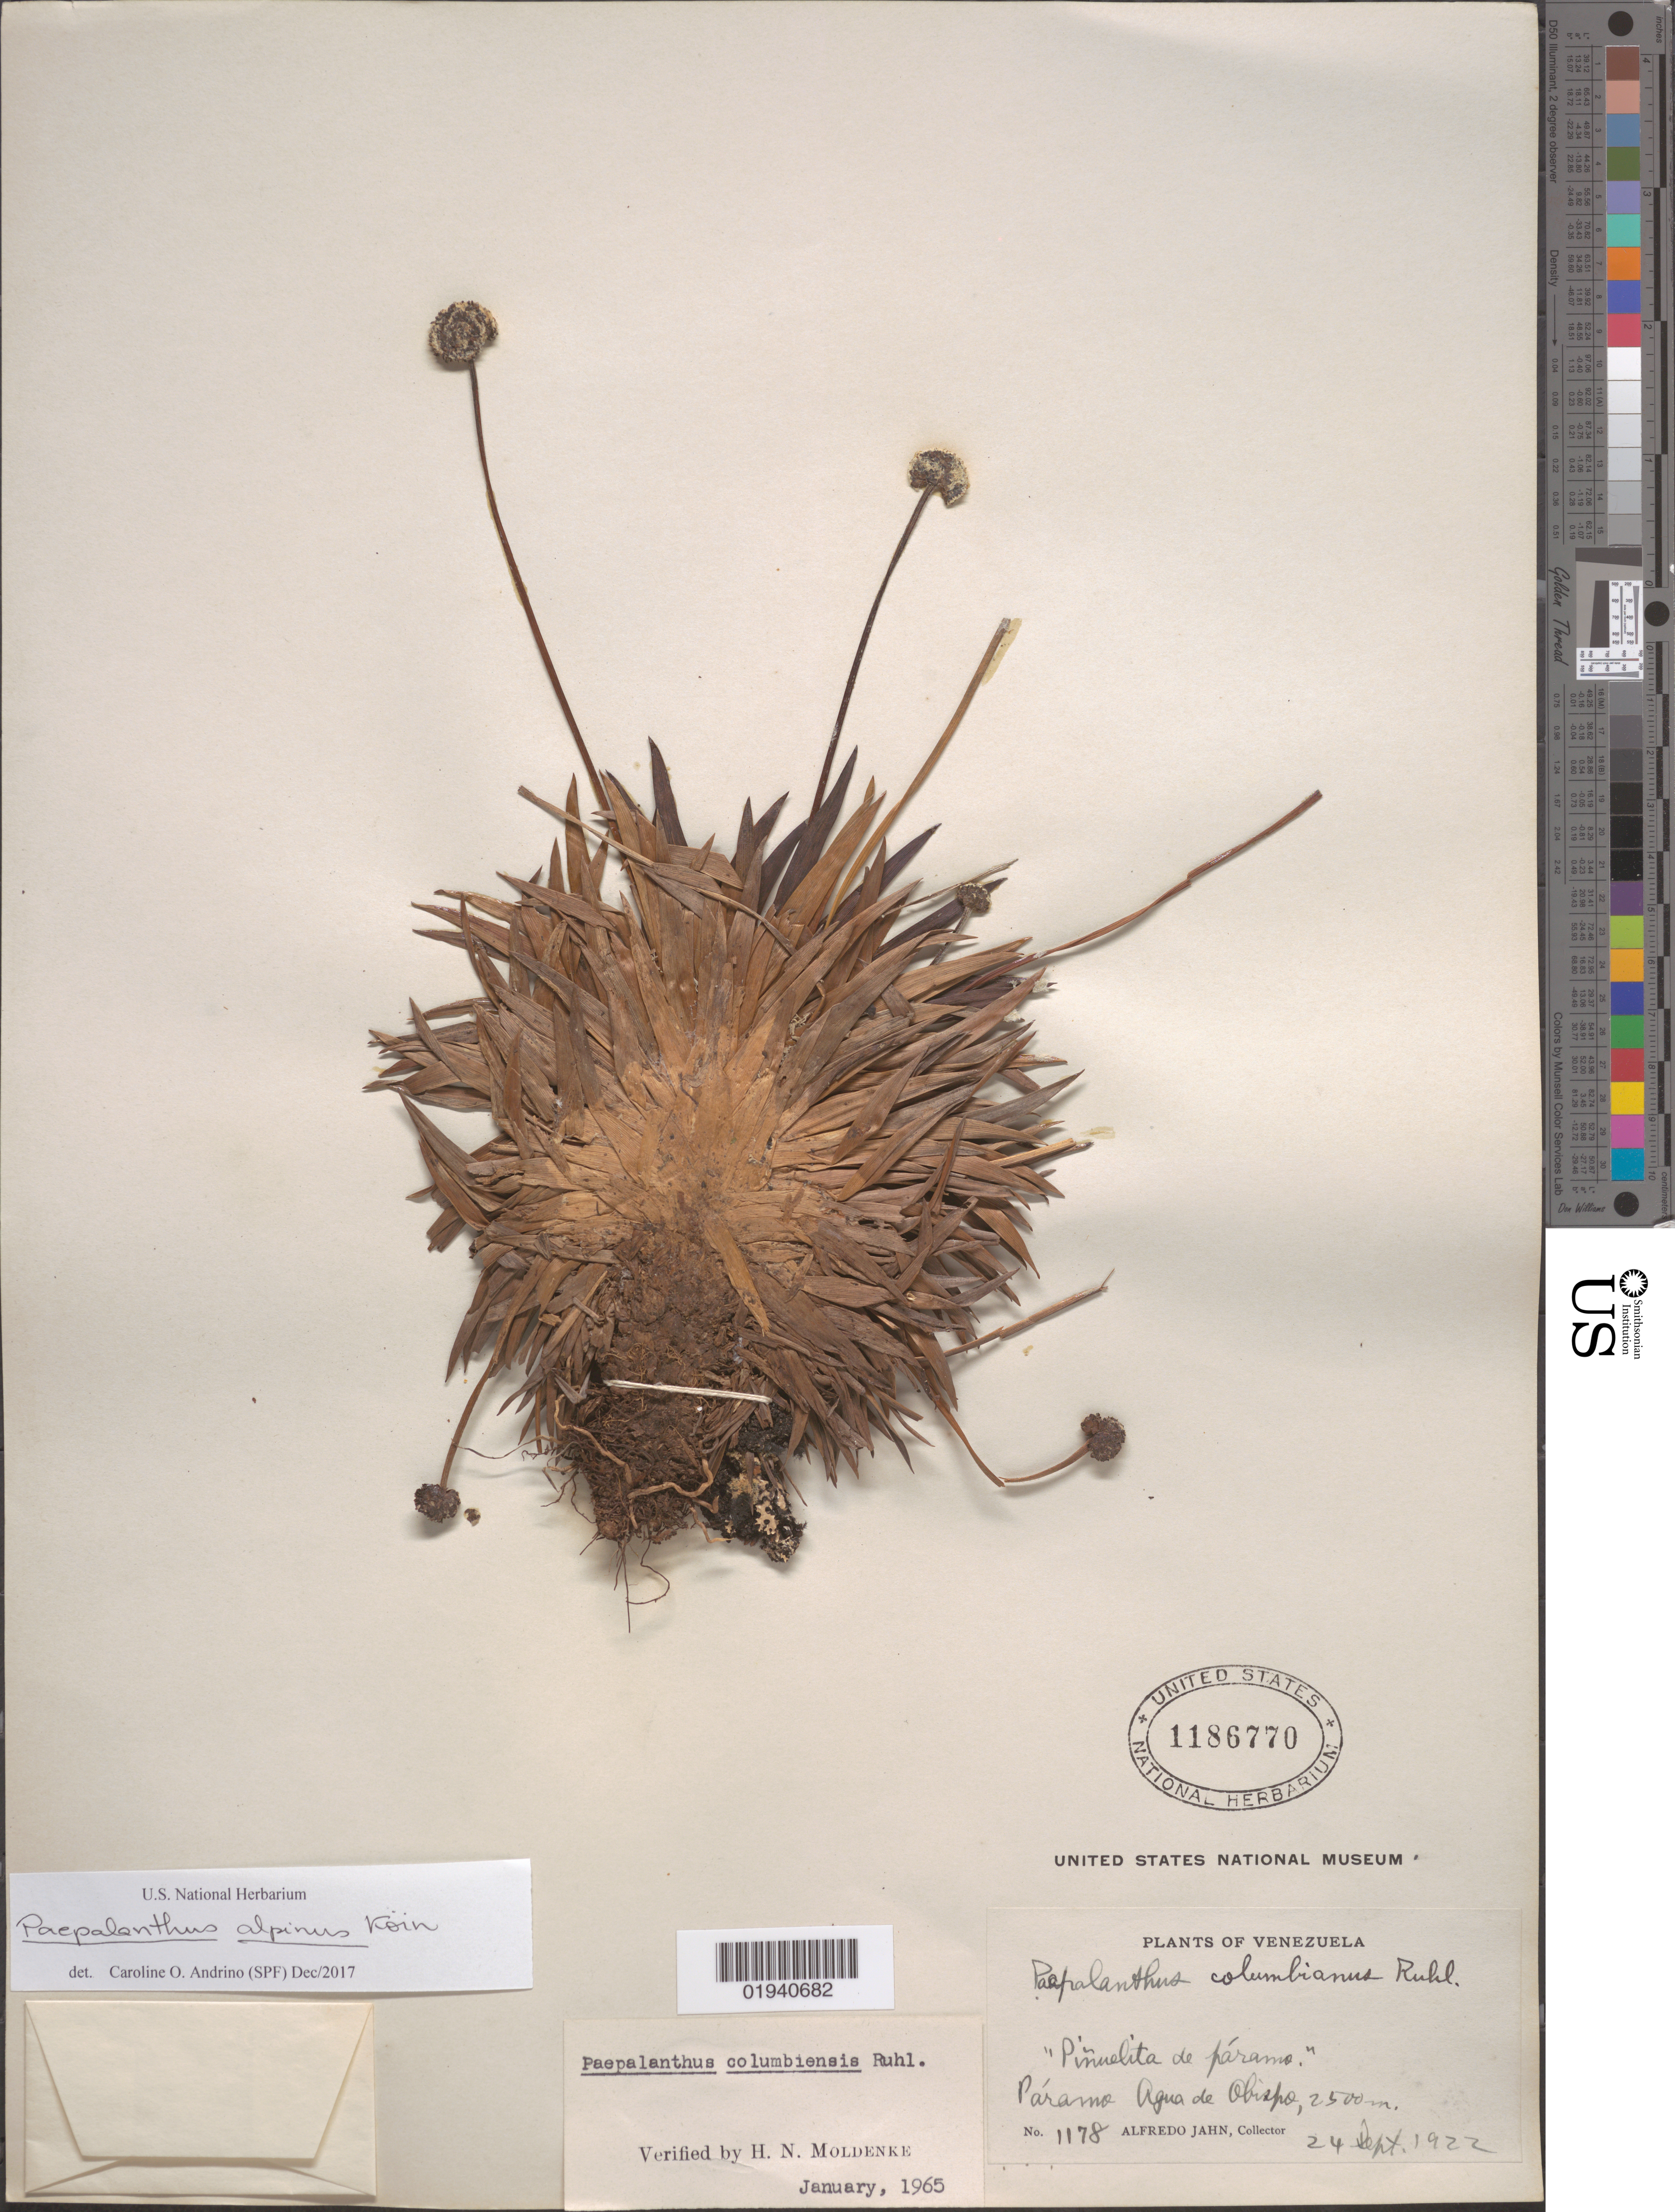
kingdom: Plantae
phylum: Tracheophyta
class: Liliopsida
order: Poales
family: Eriocaulaceae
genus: Paepalanthus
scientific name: Paepalanthus ensifolius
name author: (Kunth) Kunth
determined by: Sauthier, Laura Jeanne, (SPF), Universidade de Sao Paulo (BRAZIL)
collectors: A. Jahn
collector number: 1178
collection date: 1922-09-24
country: Venezuela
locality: Páramo Agua de Obispo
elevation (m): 2500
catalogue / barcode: US 1186770